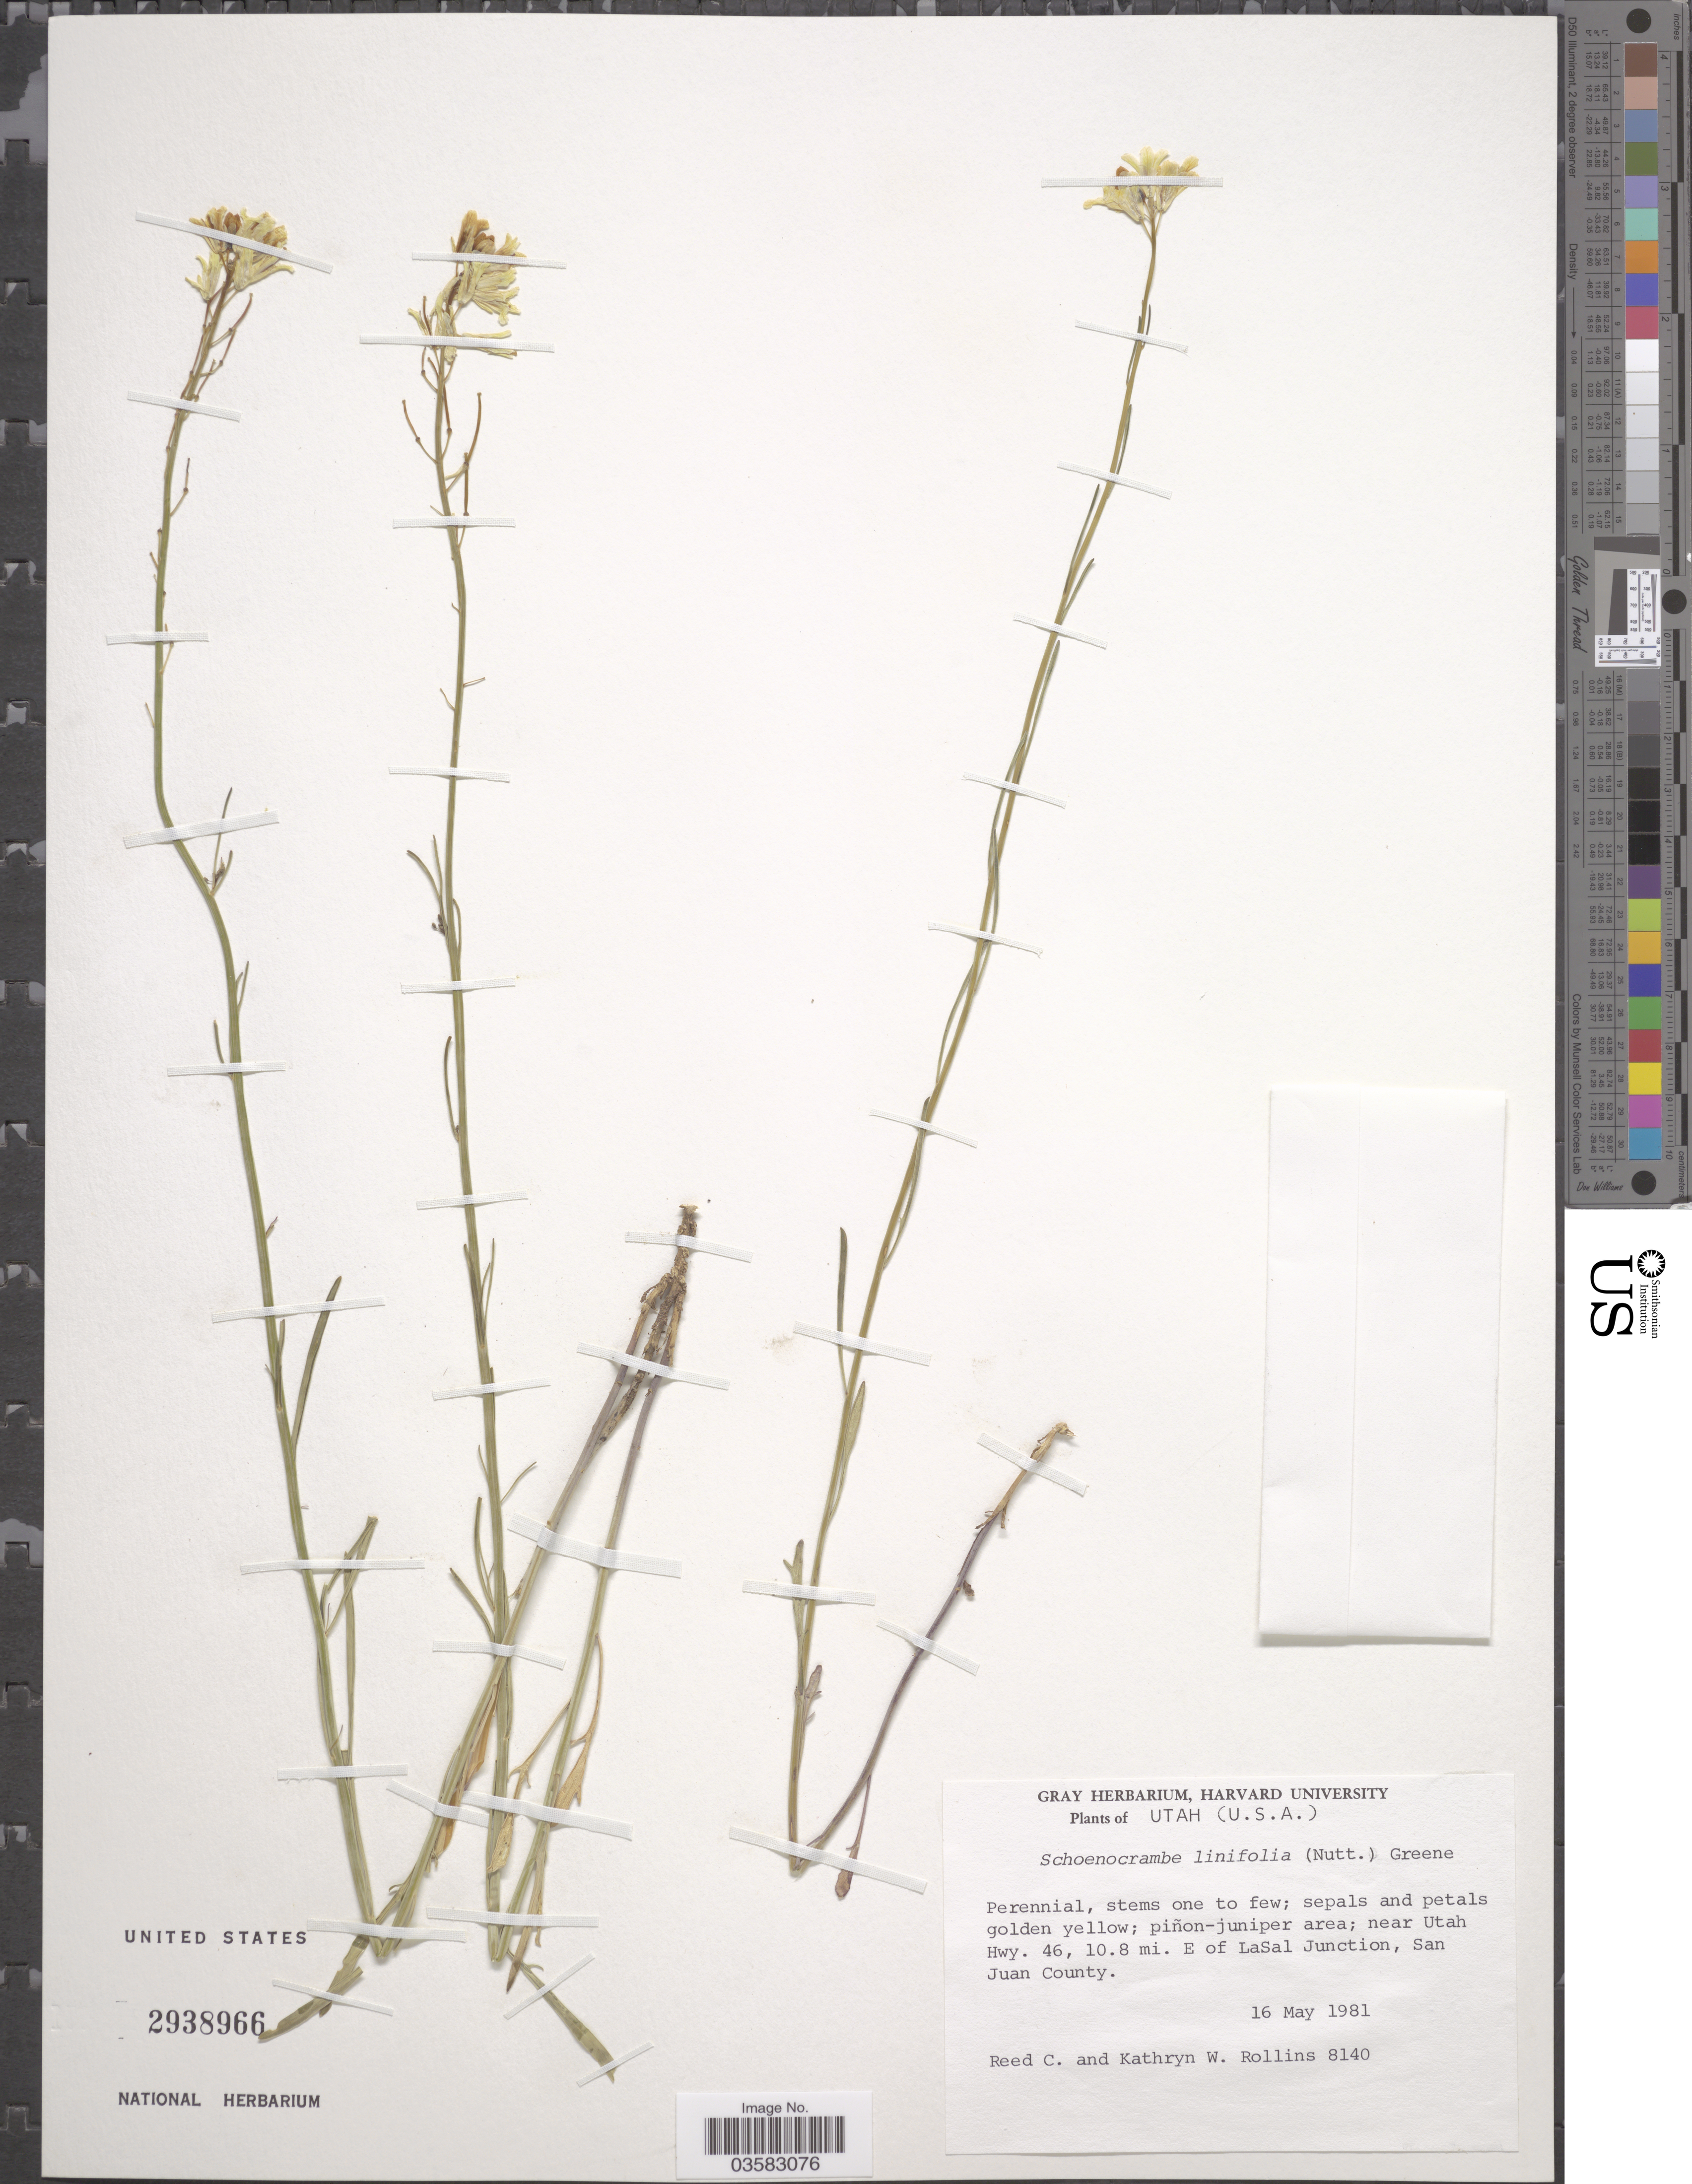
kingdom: Plantae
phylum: Tracheophyta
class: Magnoliopsida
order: Brassicales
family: Brassicaceae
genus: Sisymbrium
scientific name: Sisymbrium linifolium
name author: (Nutt.) Nutt. ex Torr. & A. Gray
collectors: R. C. Rollins & K. W. Rollins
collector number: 8140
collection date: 1981-05-16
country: United States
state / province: Utah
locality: Piñon-jupiter area; near Utah Hwy. 46, 10.8 mi. E of LaSal Junction, San Juan County.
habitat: pinon-juniper area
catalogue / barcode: US 2938966